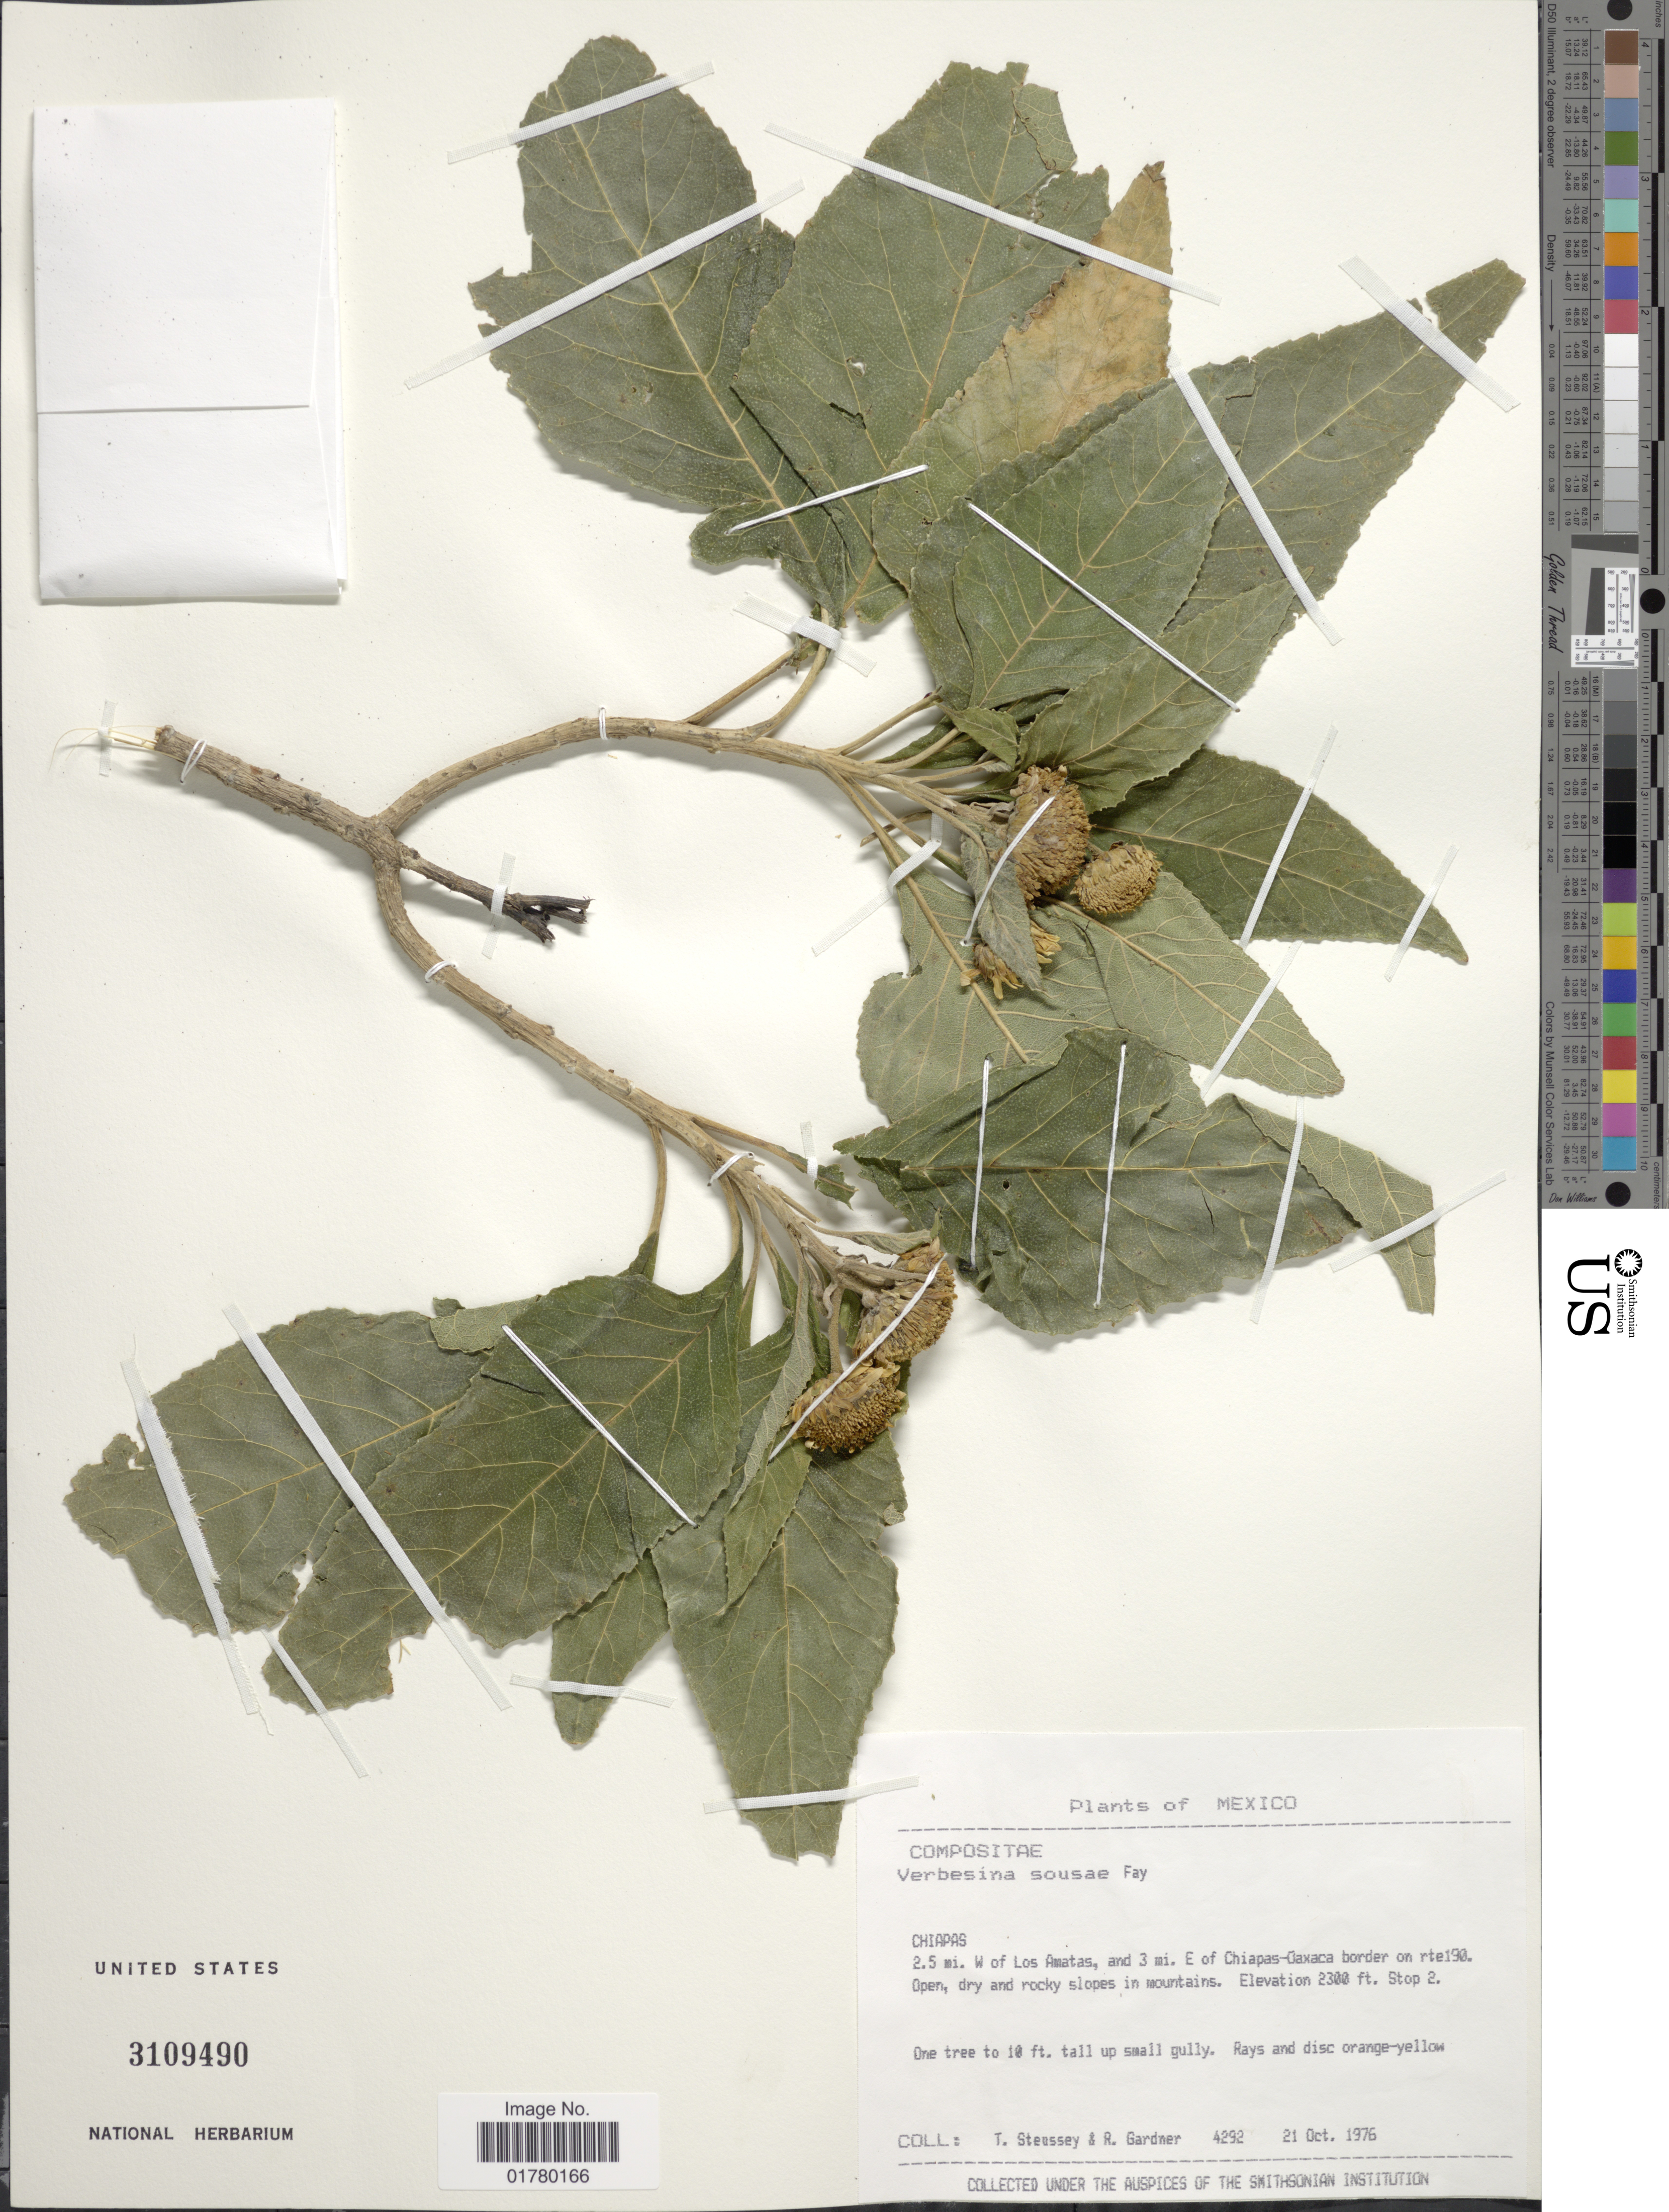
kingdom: Plantae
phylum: Tracheophyta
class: Magnoliopsida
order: Asterales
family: Asteraceae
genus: Verbesina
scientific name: Verbesina sousae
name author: Fay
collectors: T. Steussey & R. C. Gardner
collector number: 4292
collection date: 1976-10-21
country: Mexico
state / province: Chiapas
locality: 2.5 mi. W of Los Amatas, and 3 mi. E of Chiapas-Oaxaca border on rte190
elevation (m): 701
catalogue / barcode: US 3109490